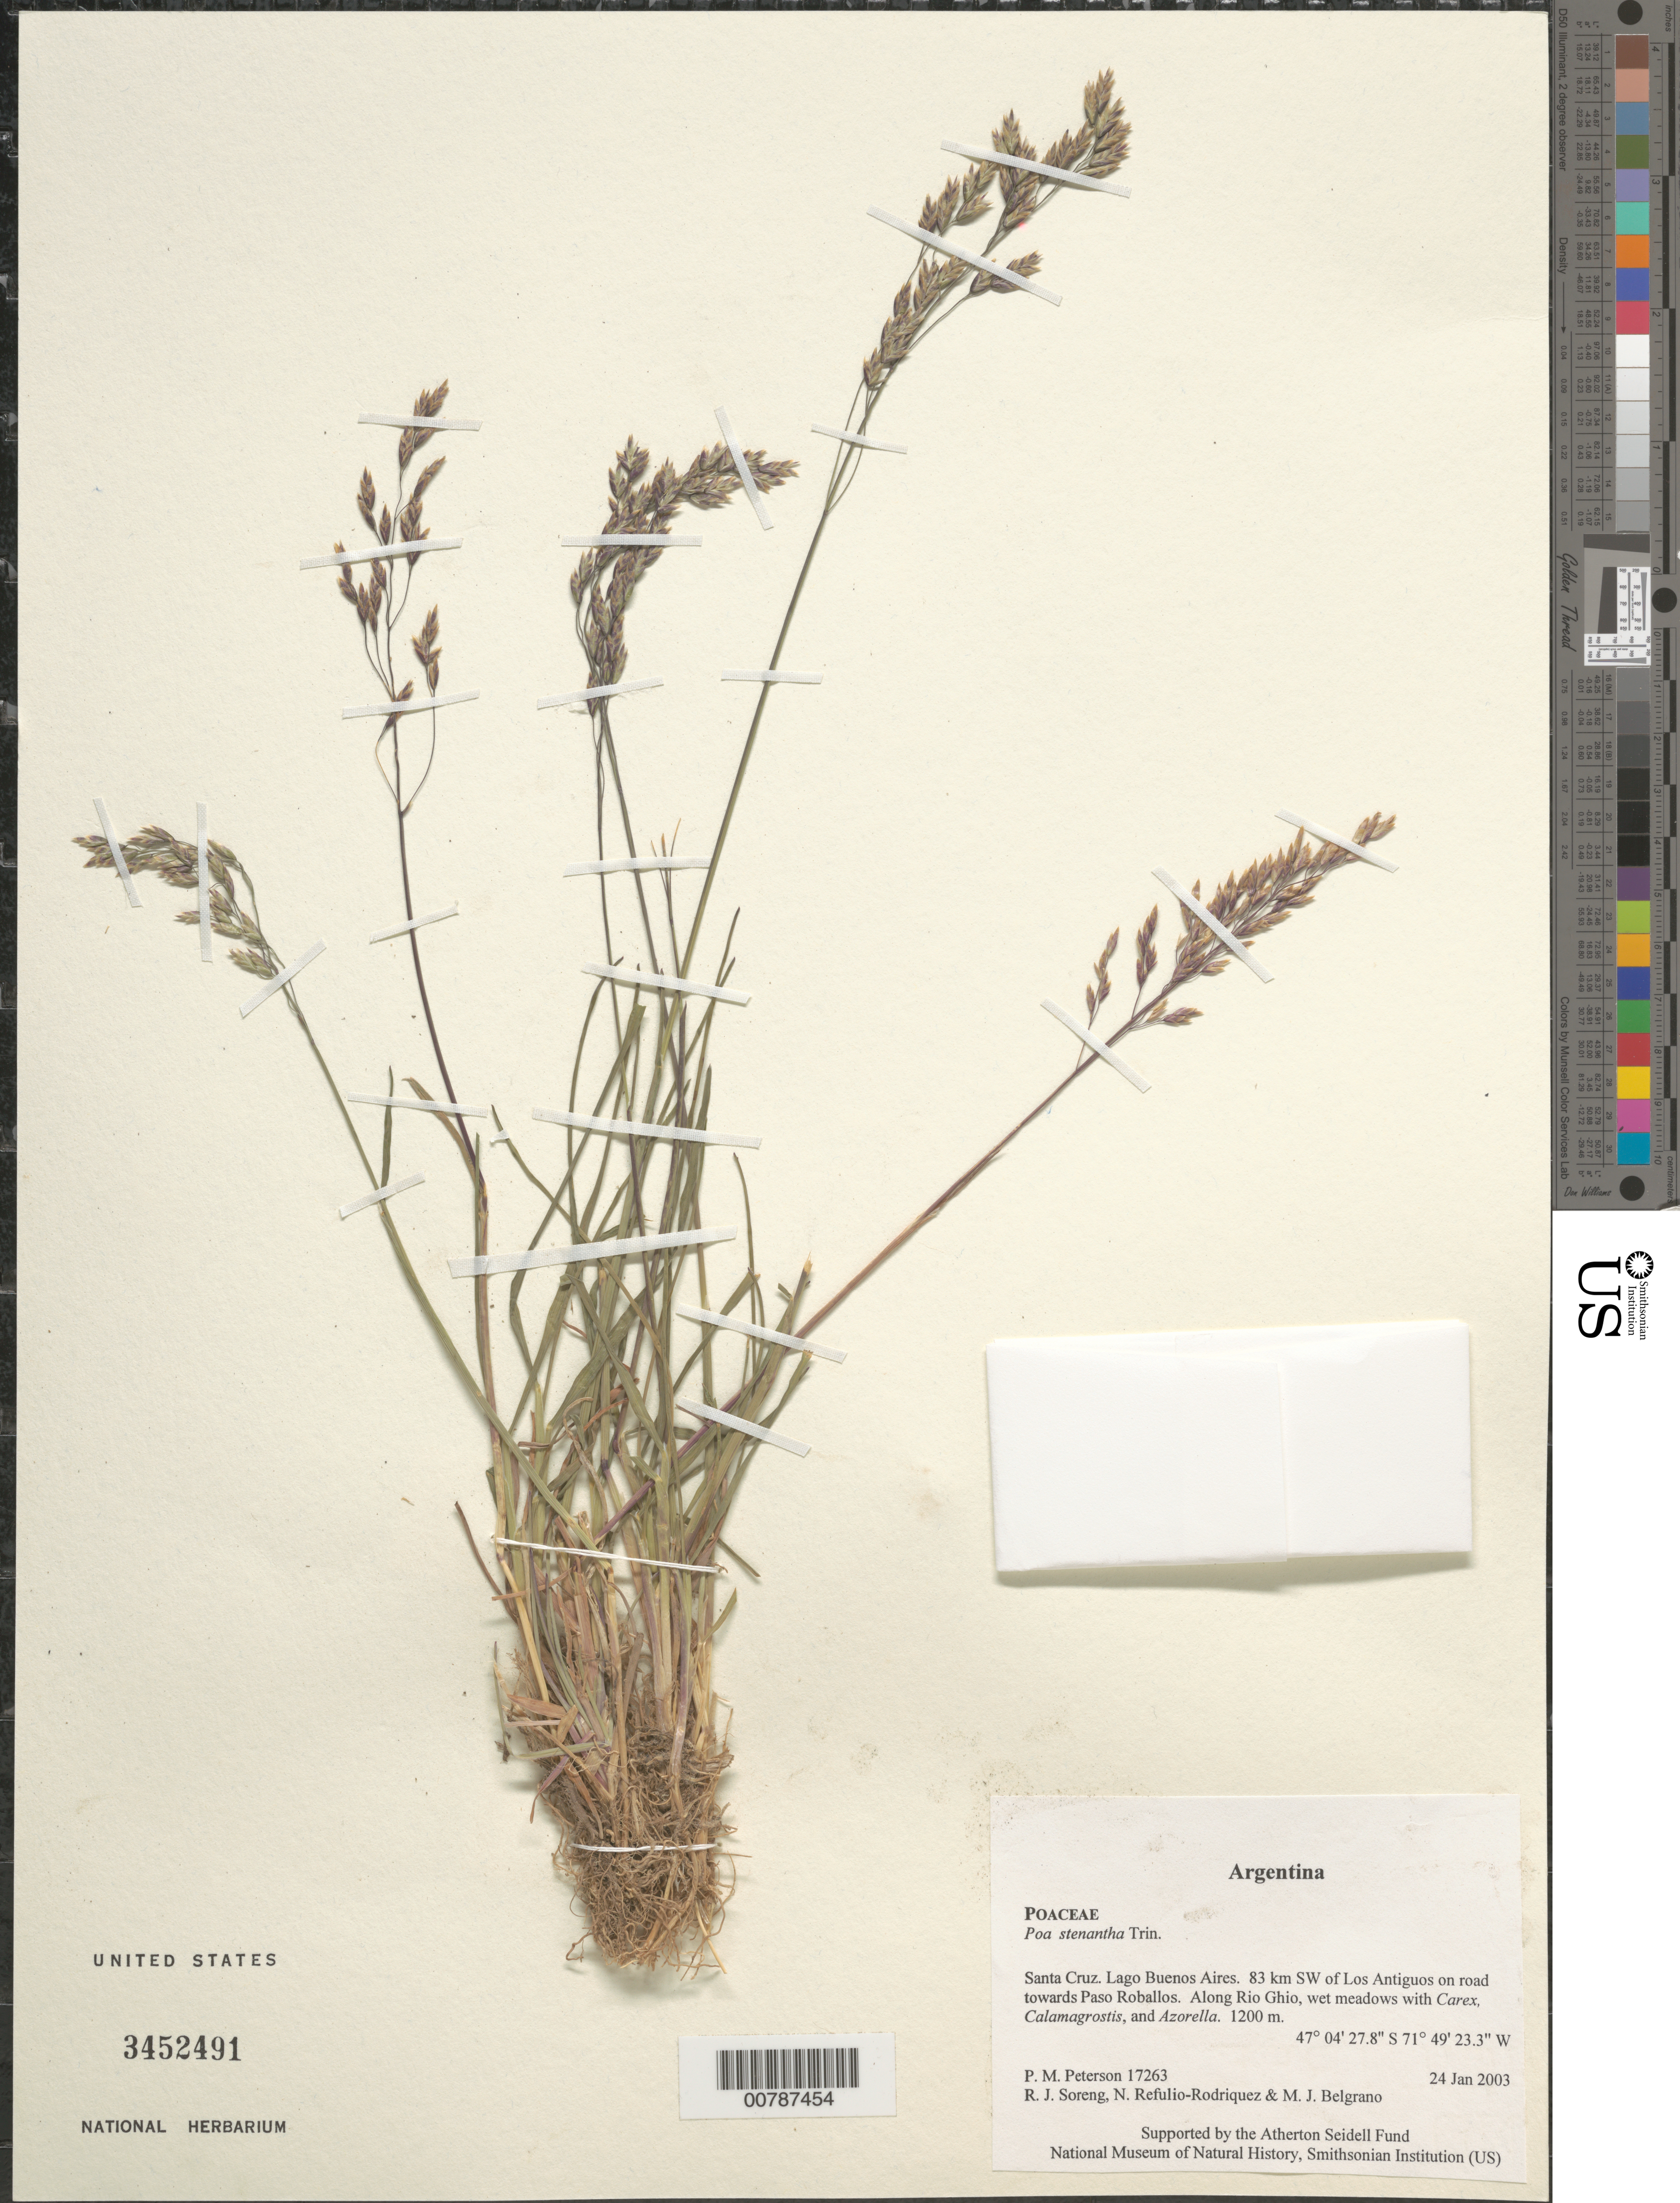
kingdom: Plantae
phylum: Tracheophyta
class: Liliopsida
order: Poales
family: Poaceae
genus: Poa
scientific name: Poa stenantha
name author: Trin.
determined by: Soreng, Robert J., Research Associate (BOT), Smithsonian Institution - National Museum of Natural History (UNITED STATES)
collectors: P. M. Peterson, R. J. Soreng, N. Refulio-Rodríguez & M. Belgrano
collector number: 17263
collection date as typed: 24 Jan 2003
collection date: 2003-01-24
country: Argentina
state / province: Santa Cruz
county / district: Lago Buenos Aires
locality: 83 km SW of Los Antiguos on road towards Paso Roballos. Along Rio Ghio, wet meadows with Carex, Calamagrostis, and Azorella.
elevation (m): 1200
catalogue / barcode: US 3452491